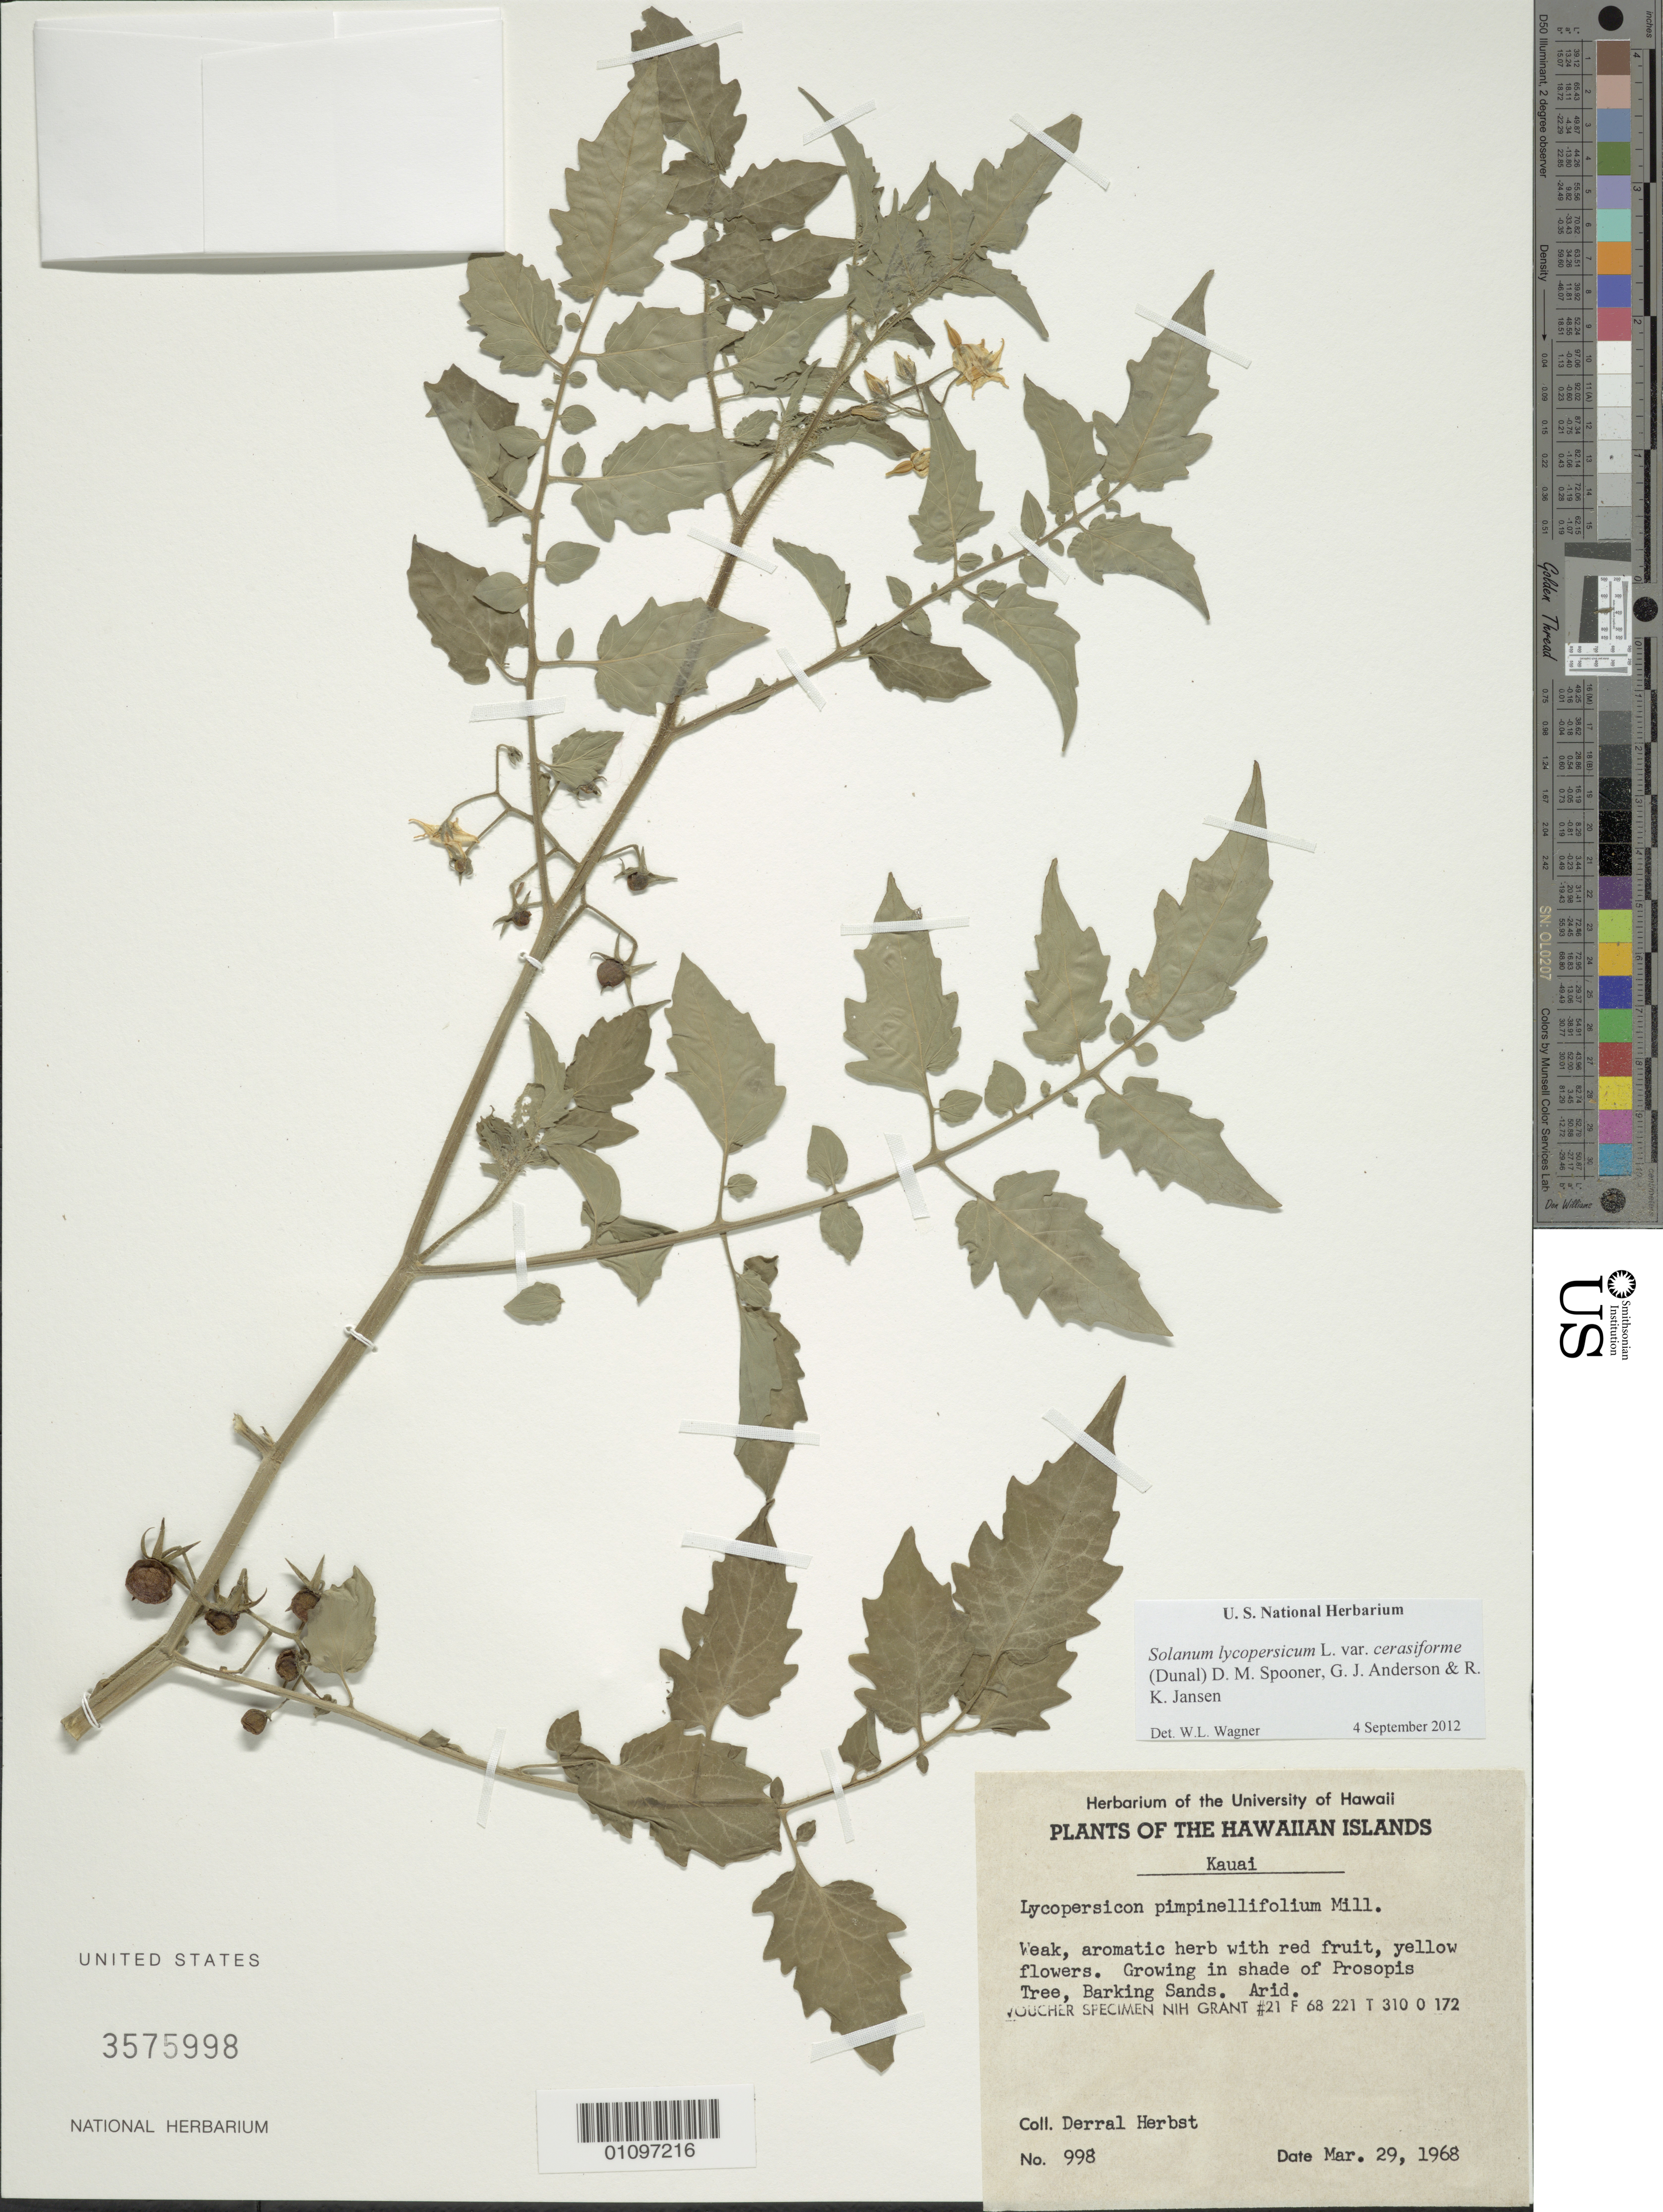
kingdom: Plantae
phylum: Tracheophyta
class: Magnoliopsida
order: Solanales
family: Solanaceae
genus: Solanum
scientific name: Solanum lycopersicum var. cerasiforme (Dunal) D.M. Spooner, G.J. Anderson & R.K. Jansen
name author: (Dunal) D.M. Spooner et al.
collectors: D. R. Herbst et al.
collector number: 998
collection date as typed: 29 Mar 1968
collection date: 1968-03-29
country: United States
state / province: Hawaii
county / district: Kauai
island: Kaua'i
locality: Barking Sands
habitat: arid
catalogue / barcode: US 3575998